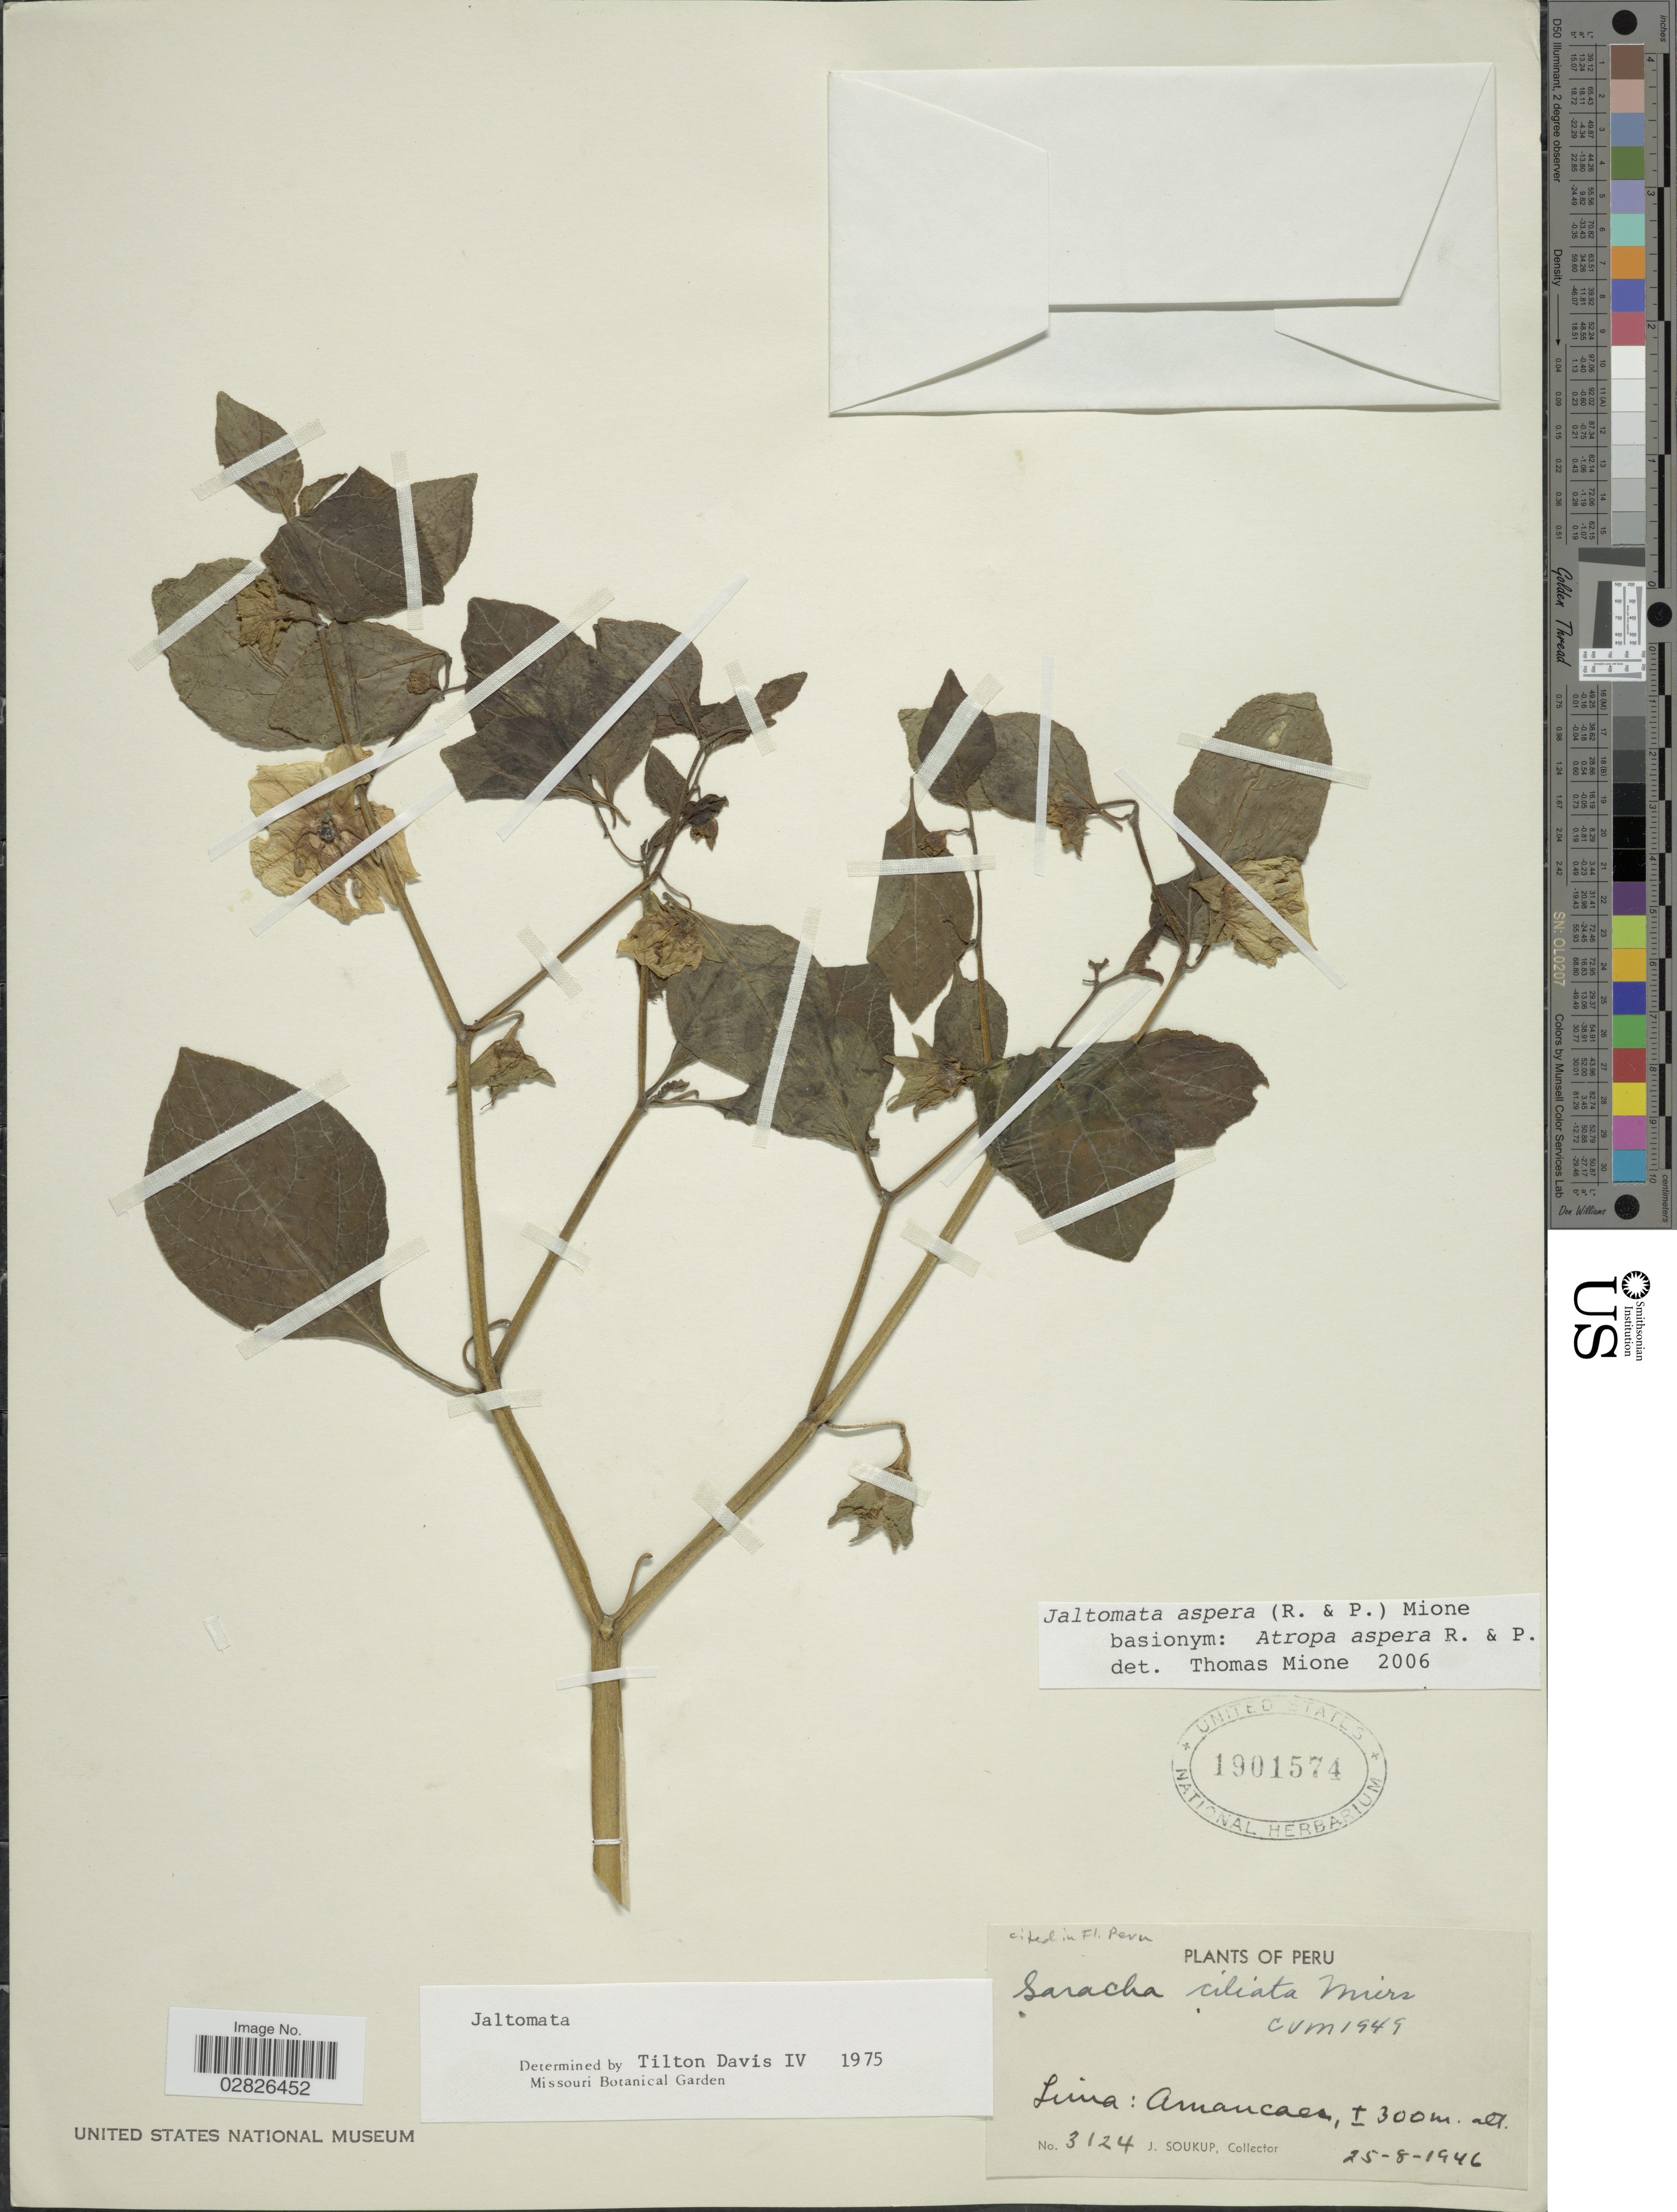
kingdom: Plantae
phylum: Tracheophyta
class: Magnoliopsida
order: Solanales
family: Solanaceae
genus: Jaltomata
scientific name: Jaltomata aspera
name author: (Rose & Pav.) Mione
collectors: J. Soukup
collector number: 3124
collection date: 1946-08-25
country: Peru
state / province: Lima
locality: Amancaes.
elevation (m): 300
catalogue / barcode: US 1901574